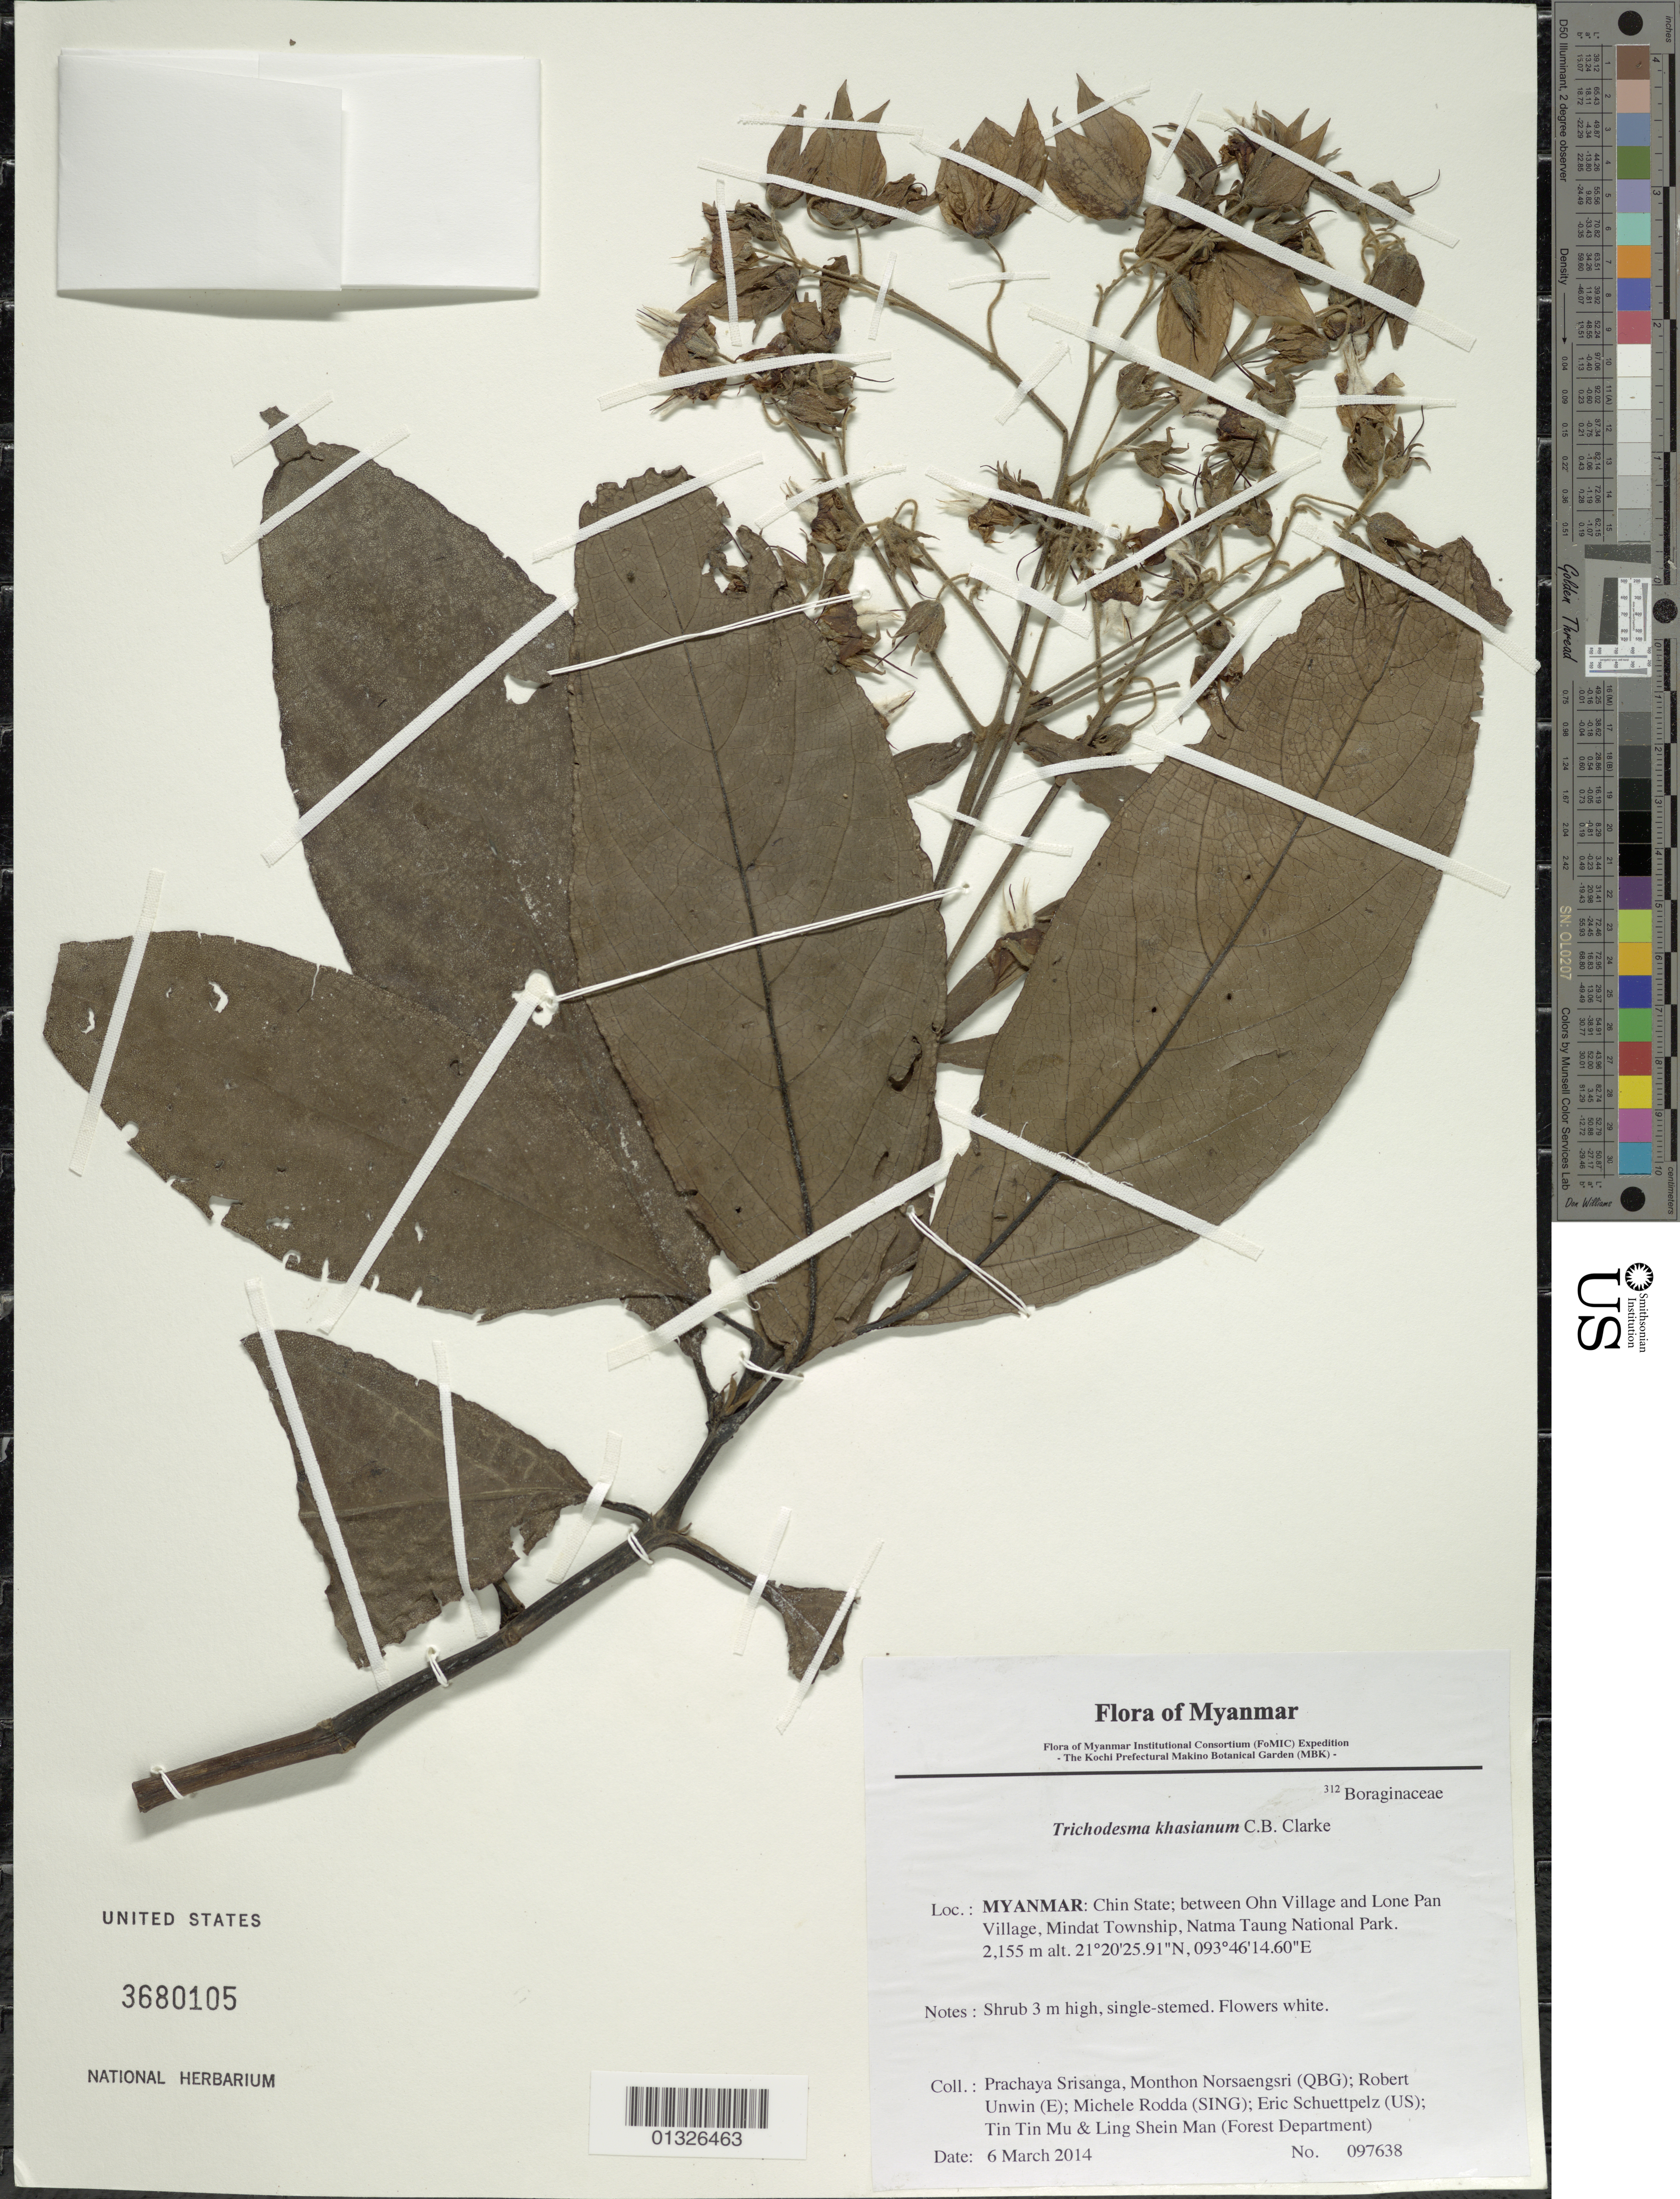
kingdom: Plantae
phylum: Tracheophyta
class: Magnoliopsida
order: Boraginales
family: Boraginaceae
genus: Trichodesma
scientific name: Trichodesma khasianum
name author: C.B. Clarke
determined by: Fujikawa, Kazumi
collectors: P. Srisanga, M. Norsaengsri, R. Unwin, M. Rodda, E. Schuettpelz, Tin Tin Mu & Ling Shein Man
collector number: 97638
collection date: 2014-03-06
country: Myanmar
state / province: Chin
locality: Between Ohn Village and Lone Pan Village, Mindat Township, Natma Taung National Park.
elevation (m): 2155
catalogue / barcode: US 3680105